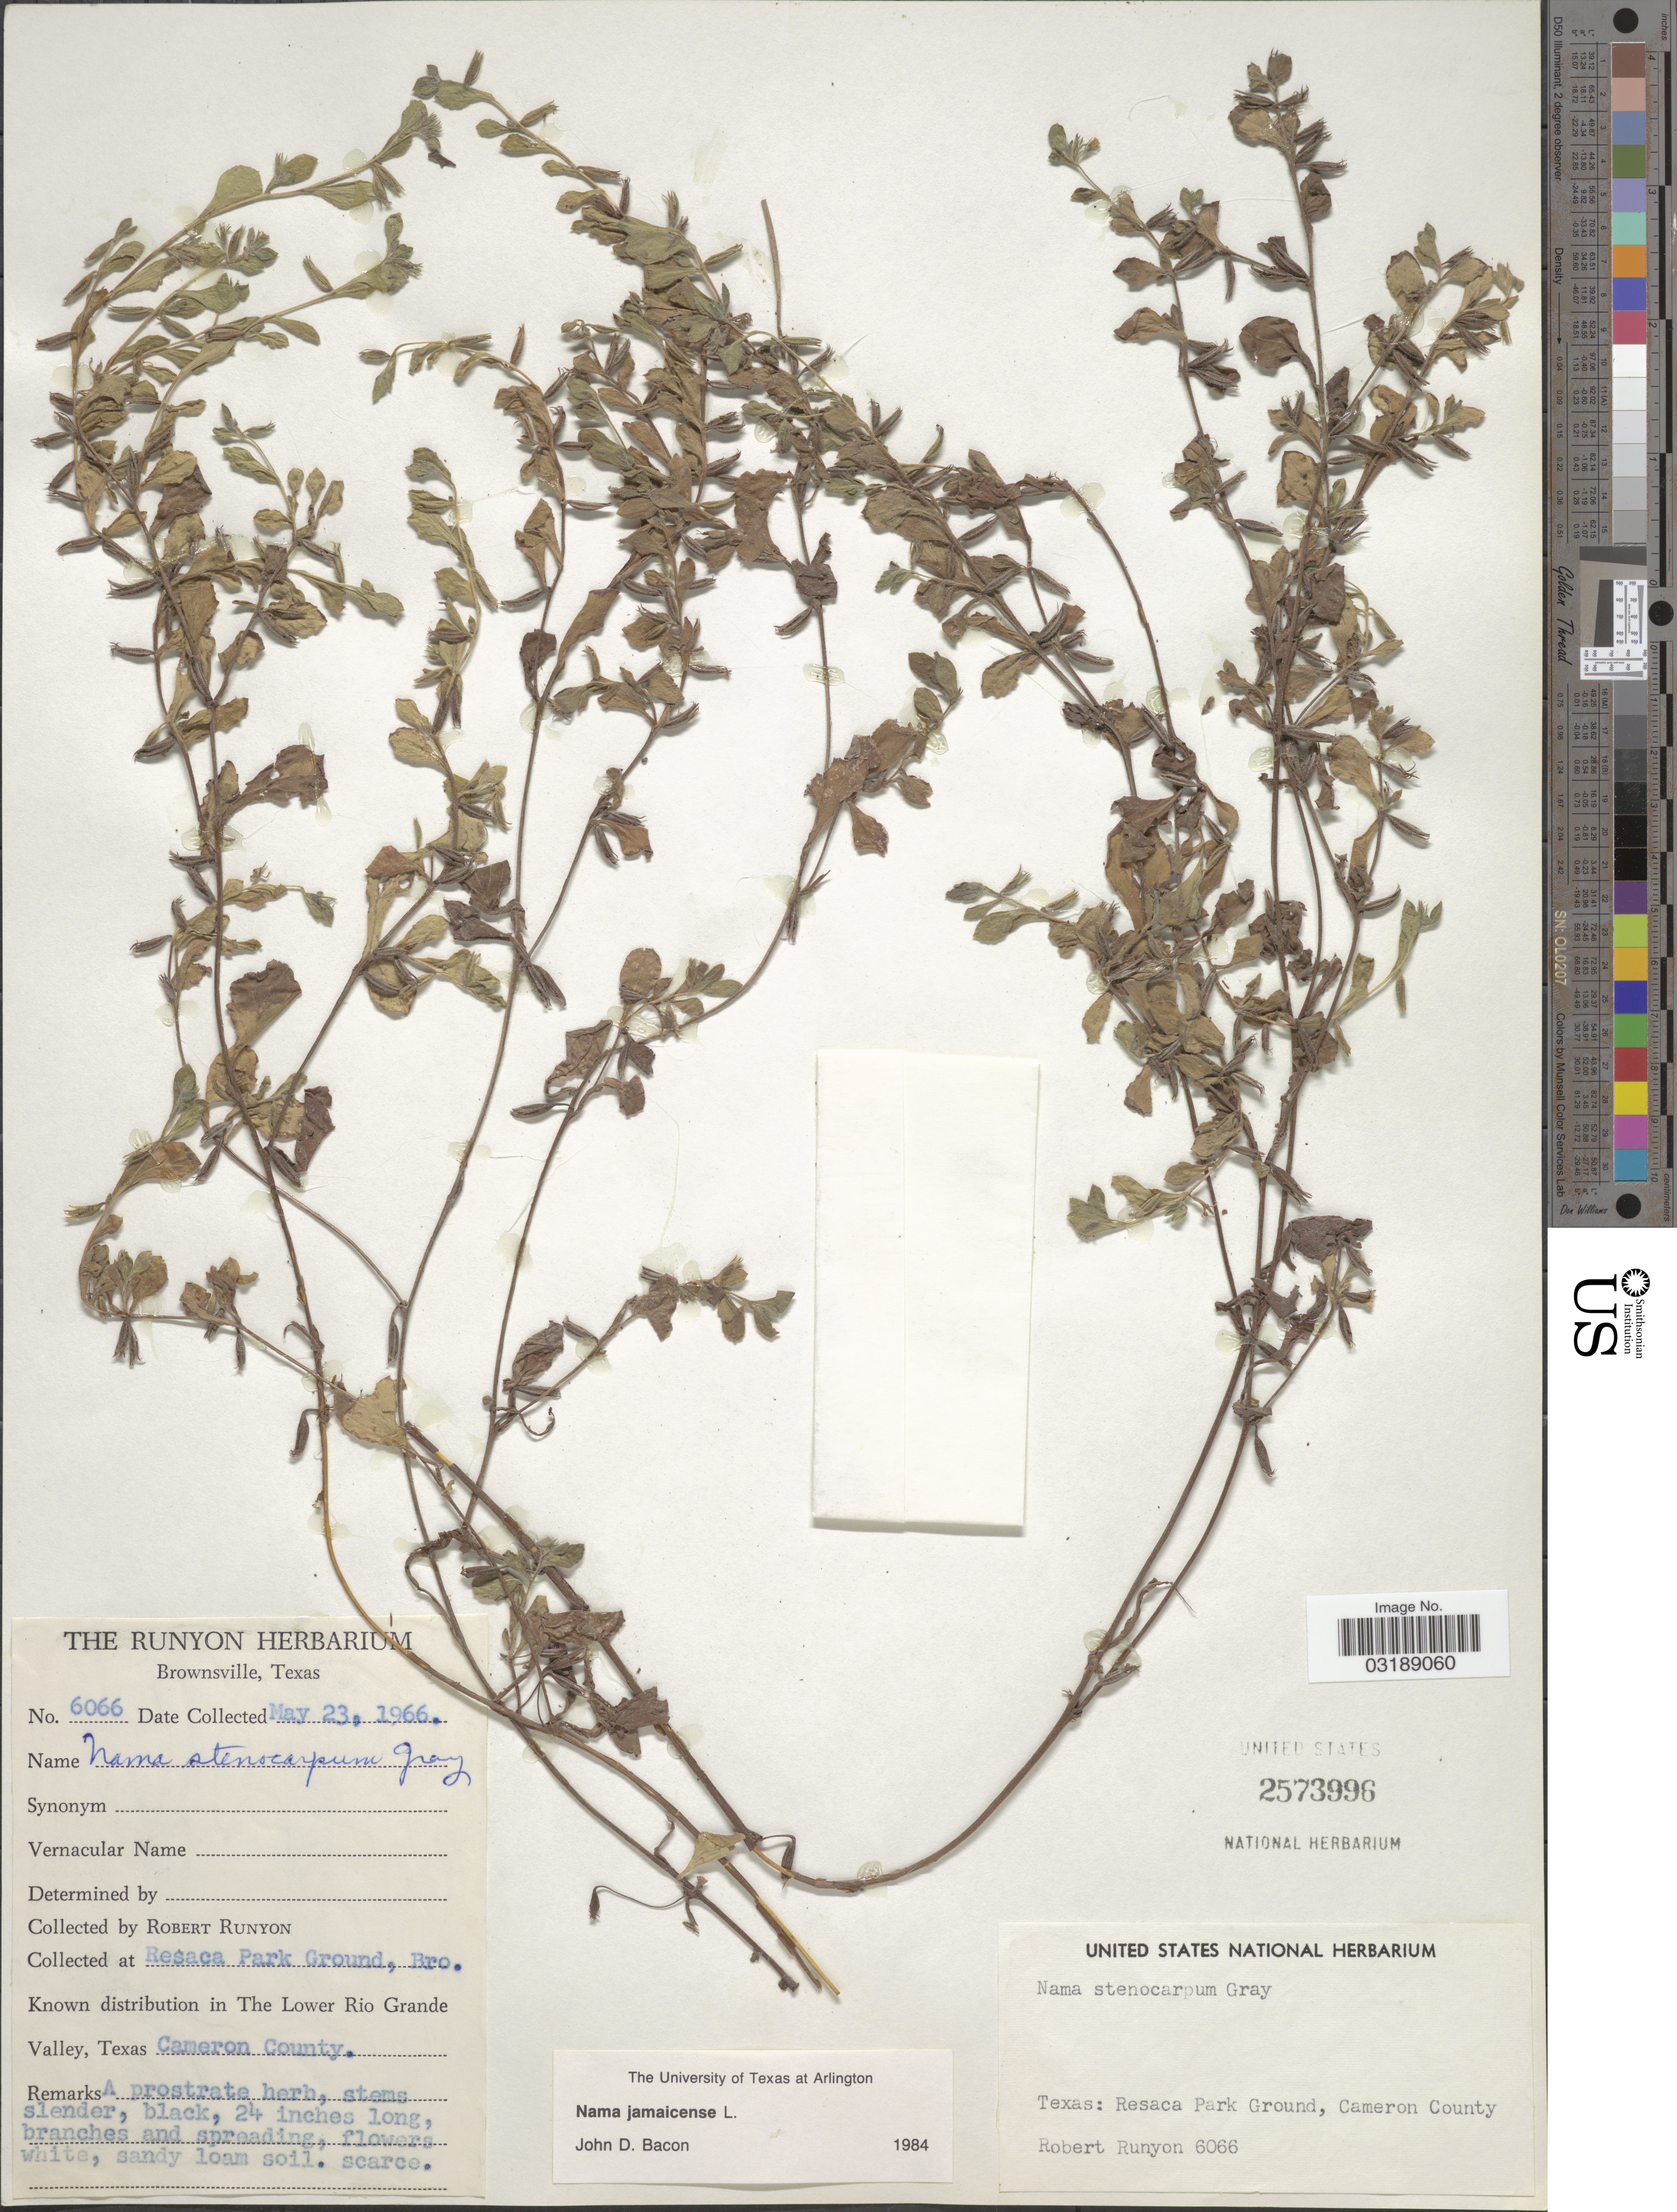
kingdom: Plantae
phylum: Tracheophyta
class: Magnoliopsida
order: Boraginales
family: Namaceae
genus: Nama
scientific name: Nama jamaicensis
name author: L.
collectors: R. Runyon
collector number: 6066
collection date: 1966-05-23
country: United States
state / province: Texas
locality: Resaca Park Ground, Cameron County, Resaca Park Ground, Bro.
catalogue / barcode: US 2573996